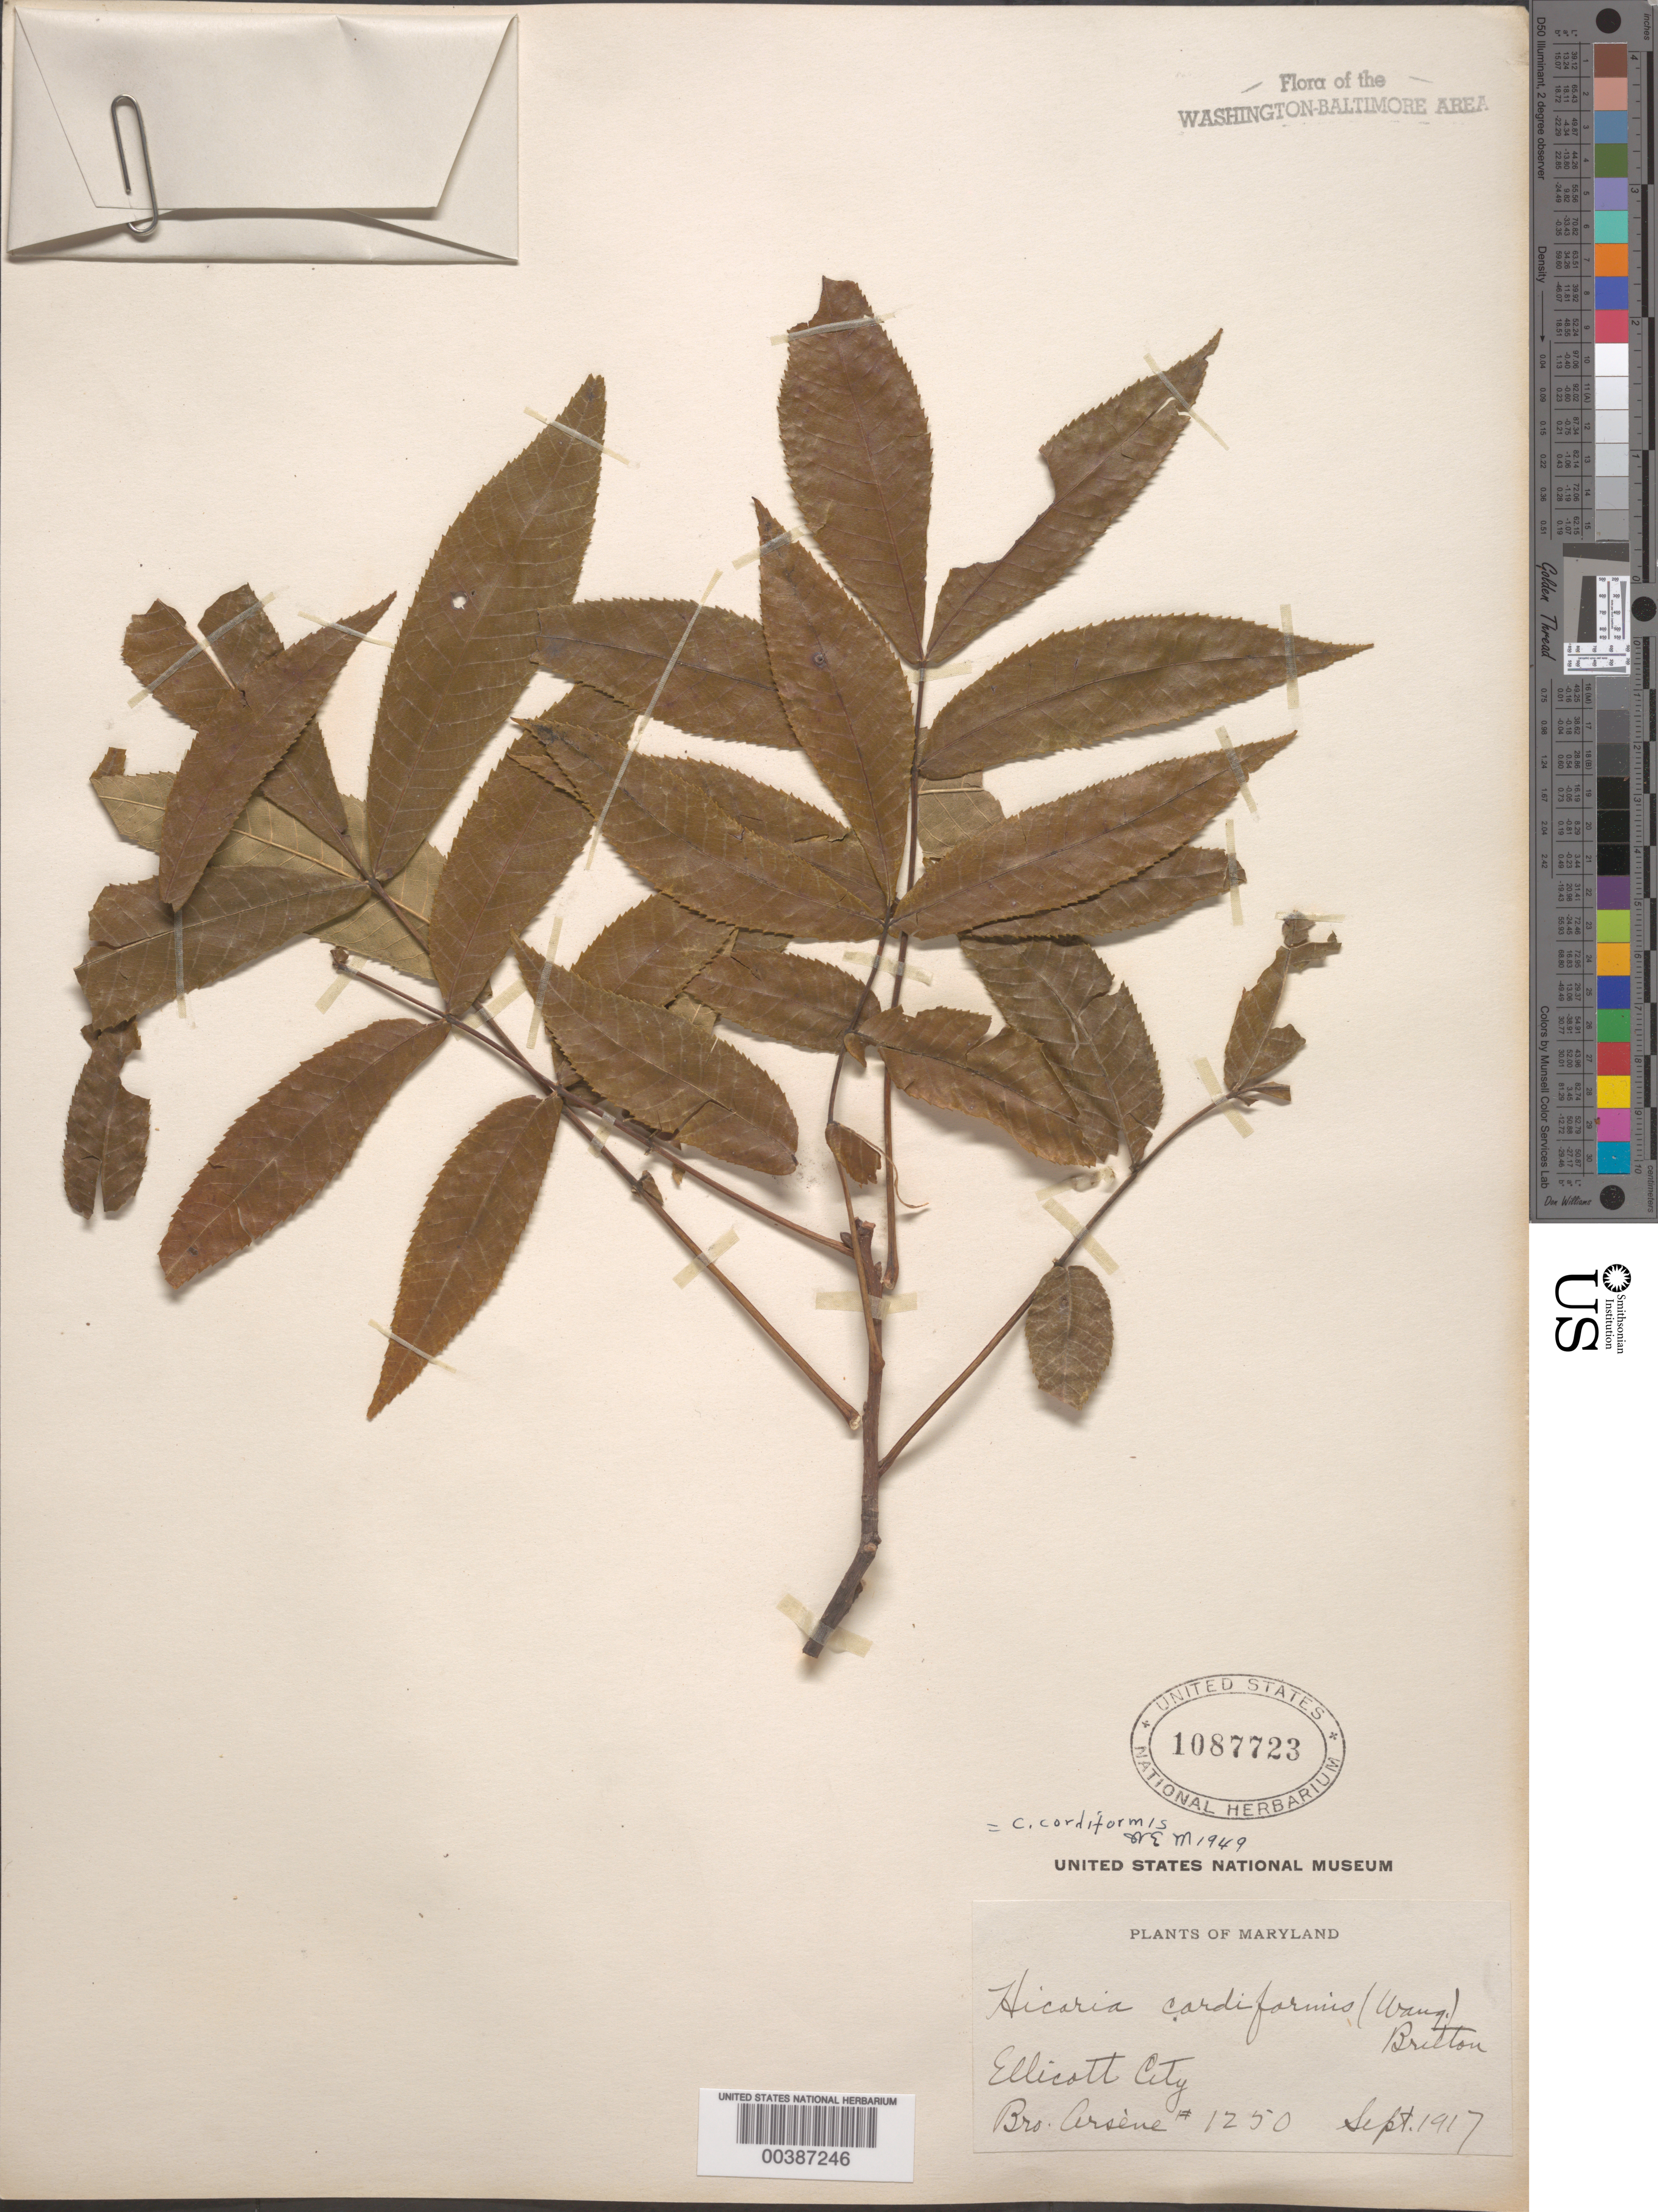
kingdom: Plantae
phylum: Tracheophyta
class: Magnoliopsida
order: Fagales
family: Juglandaceae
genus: Carya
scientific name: Carya cordiformis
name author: (Wangenh.) K. Koch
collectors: Bro. G. Arsène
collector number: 1250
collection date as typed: Sep 1917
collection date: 1917-09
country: United States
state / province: Maryland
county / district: Howard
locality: Ellicott City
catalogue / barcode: US 1087723